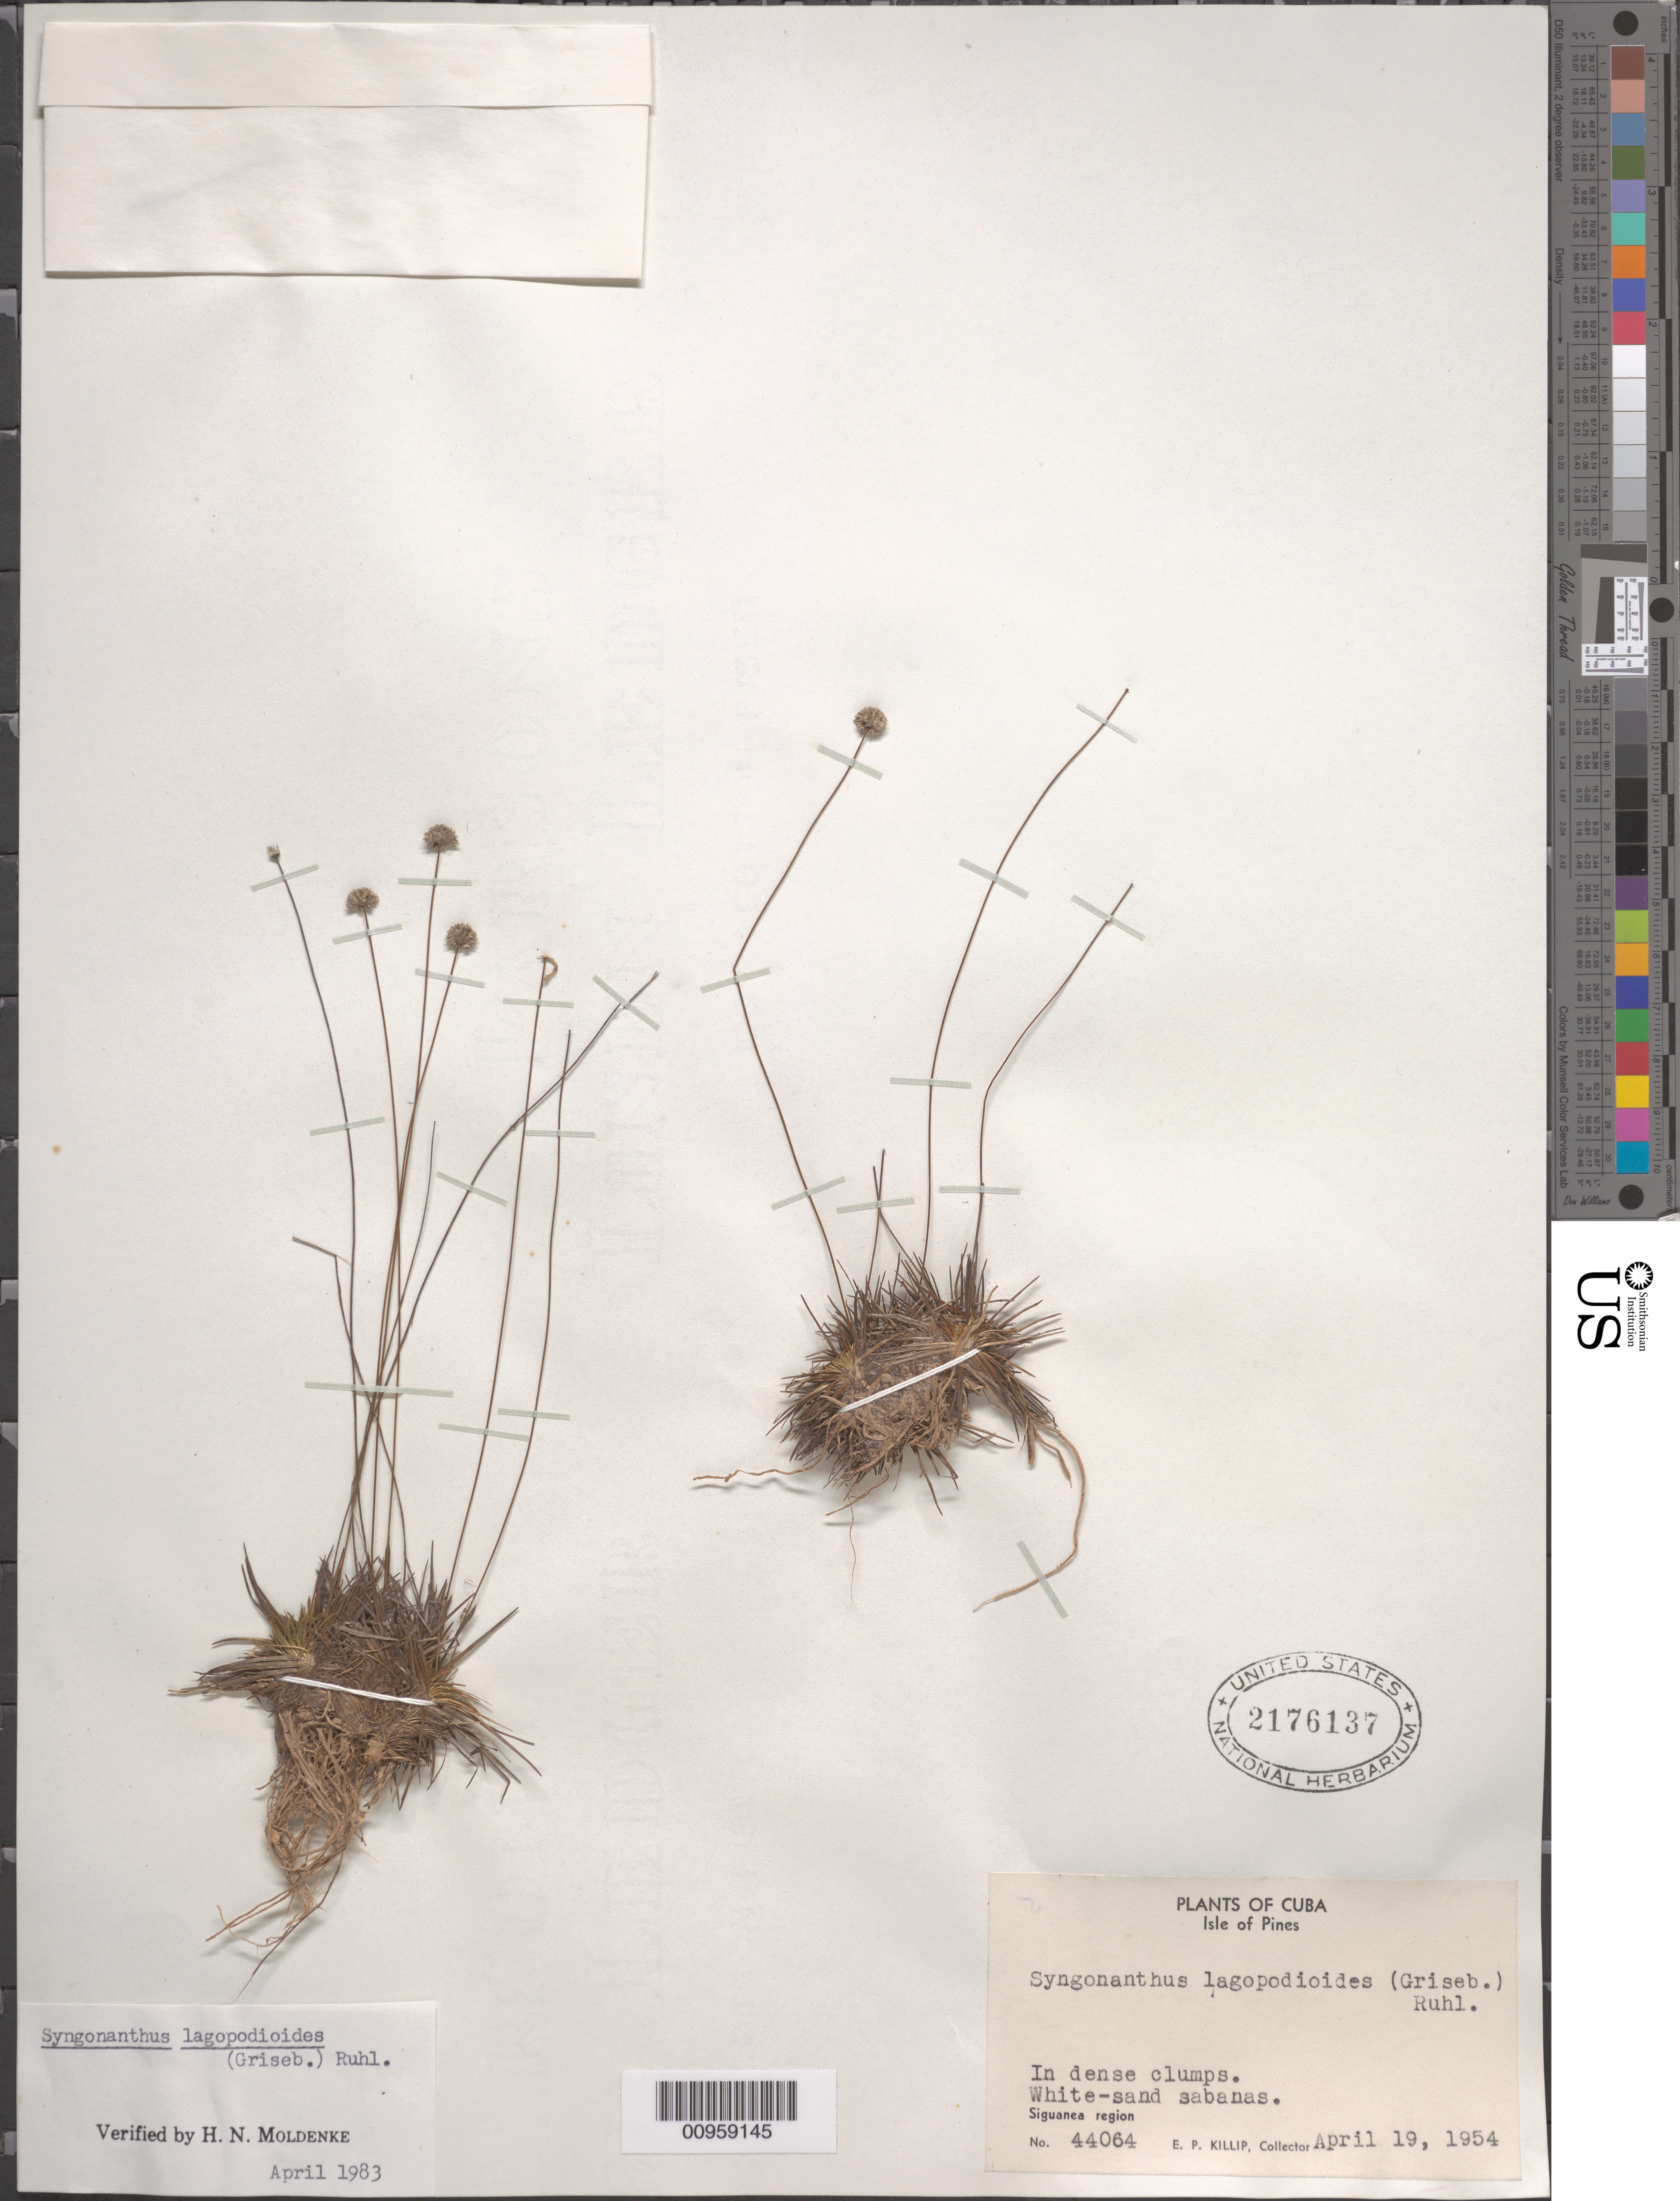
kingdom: Plantae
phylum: Tracheophyta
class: Liliopsida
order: Poales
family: Eriocaulaceae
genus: Syngonanthus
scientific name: Syngonanthus lagopodioides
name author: (Griseb.) Ruhland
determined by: Moldenke, H. N.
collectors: E. P. Killip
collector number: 44064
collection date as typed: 19 Nov 1954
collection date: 1954-11-19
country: Cuba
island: Isla de la Juventud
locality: Siguanea Region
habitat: White-sand savannas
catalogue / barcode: US 2176137